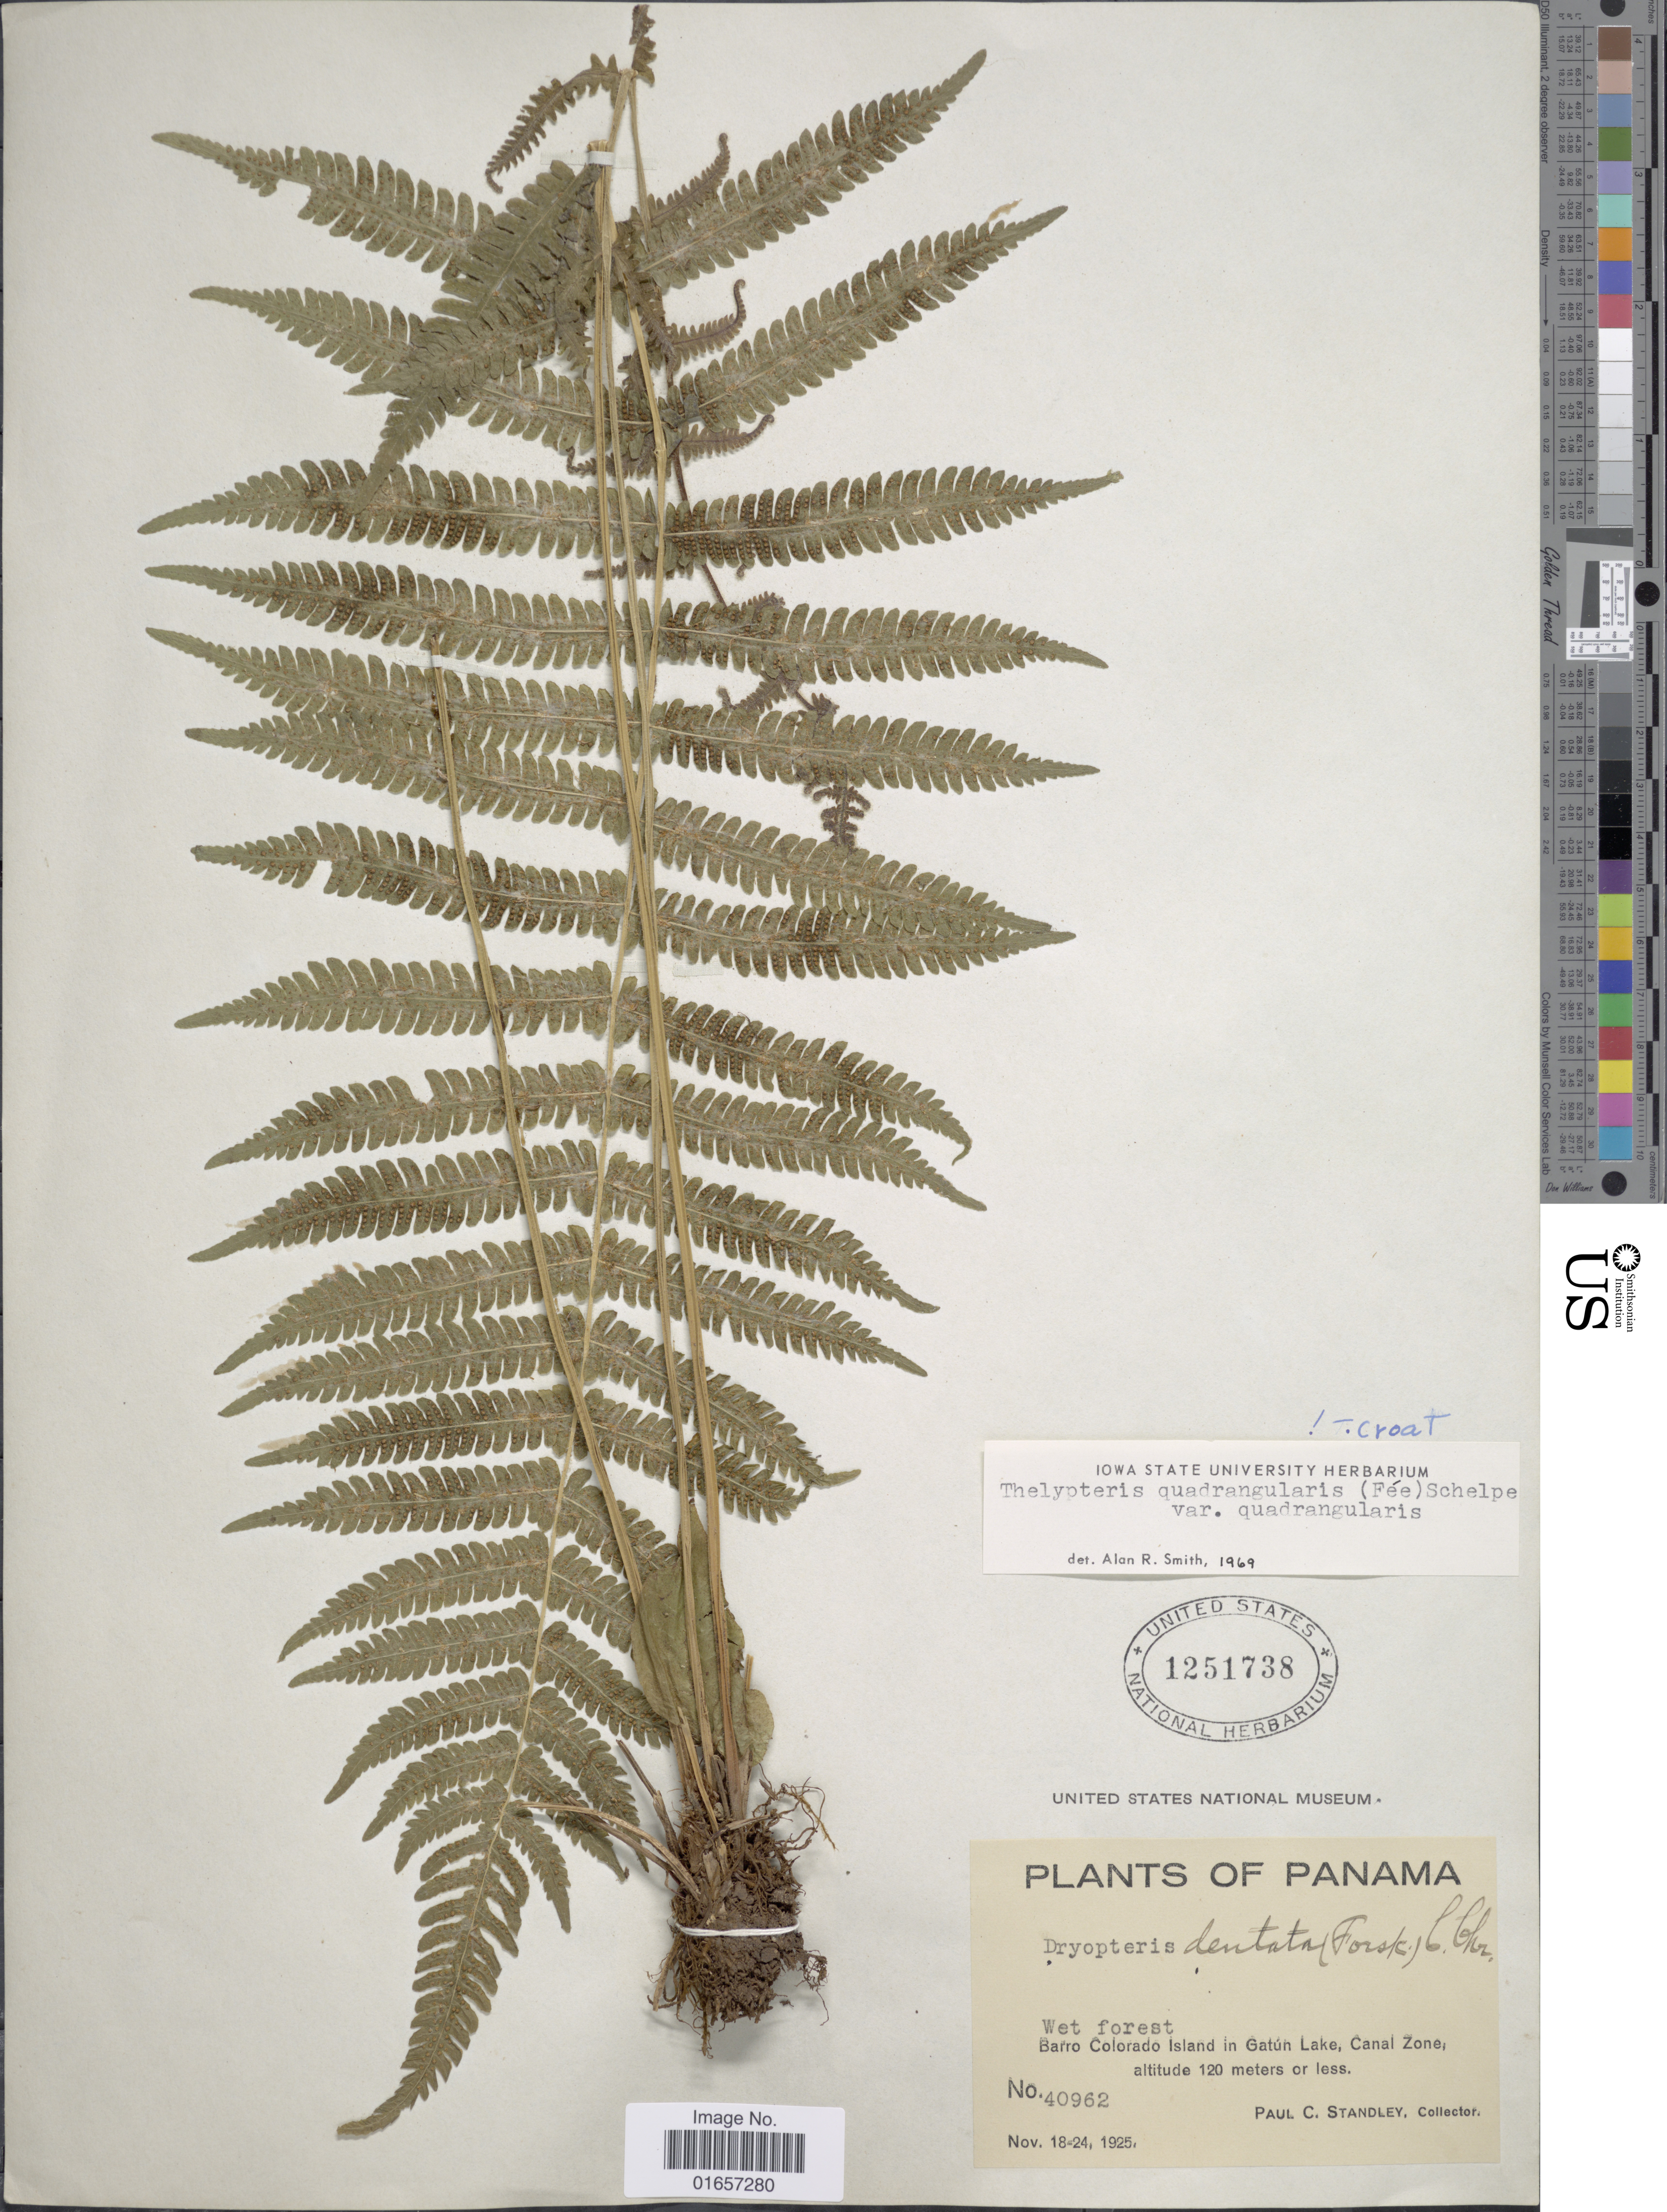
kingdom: Plantae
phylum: Tracheophyta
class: Polypodiopsida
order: Polypodiales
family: Thelypteridaceae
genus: Christella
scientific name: Christella hispidula var. hispidula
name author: (Decne.) Holttum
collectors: P. C. Standley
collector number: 40962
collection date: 1925-11-18/1925-11-24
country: Panama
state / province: Panamá Oeste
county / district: Canal Zone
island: Barro Colorado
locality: Barro Colorado Island in Gatún Lake, Canal Zone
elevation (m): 120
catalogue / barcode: US 1251738